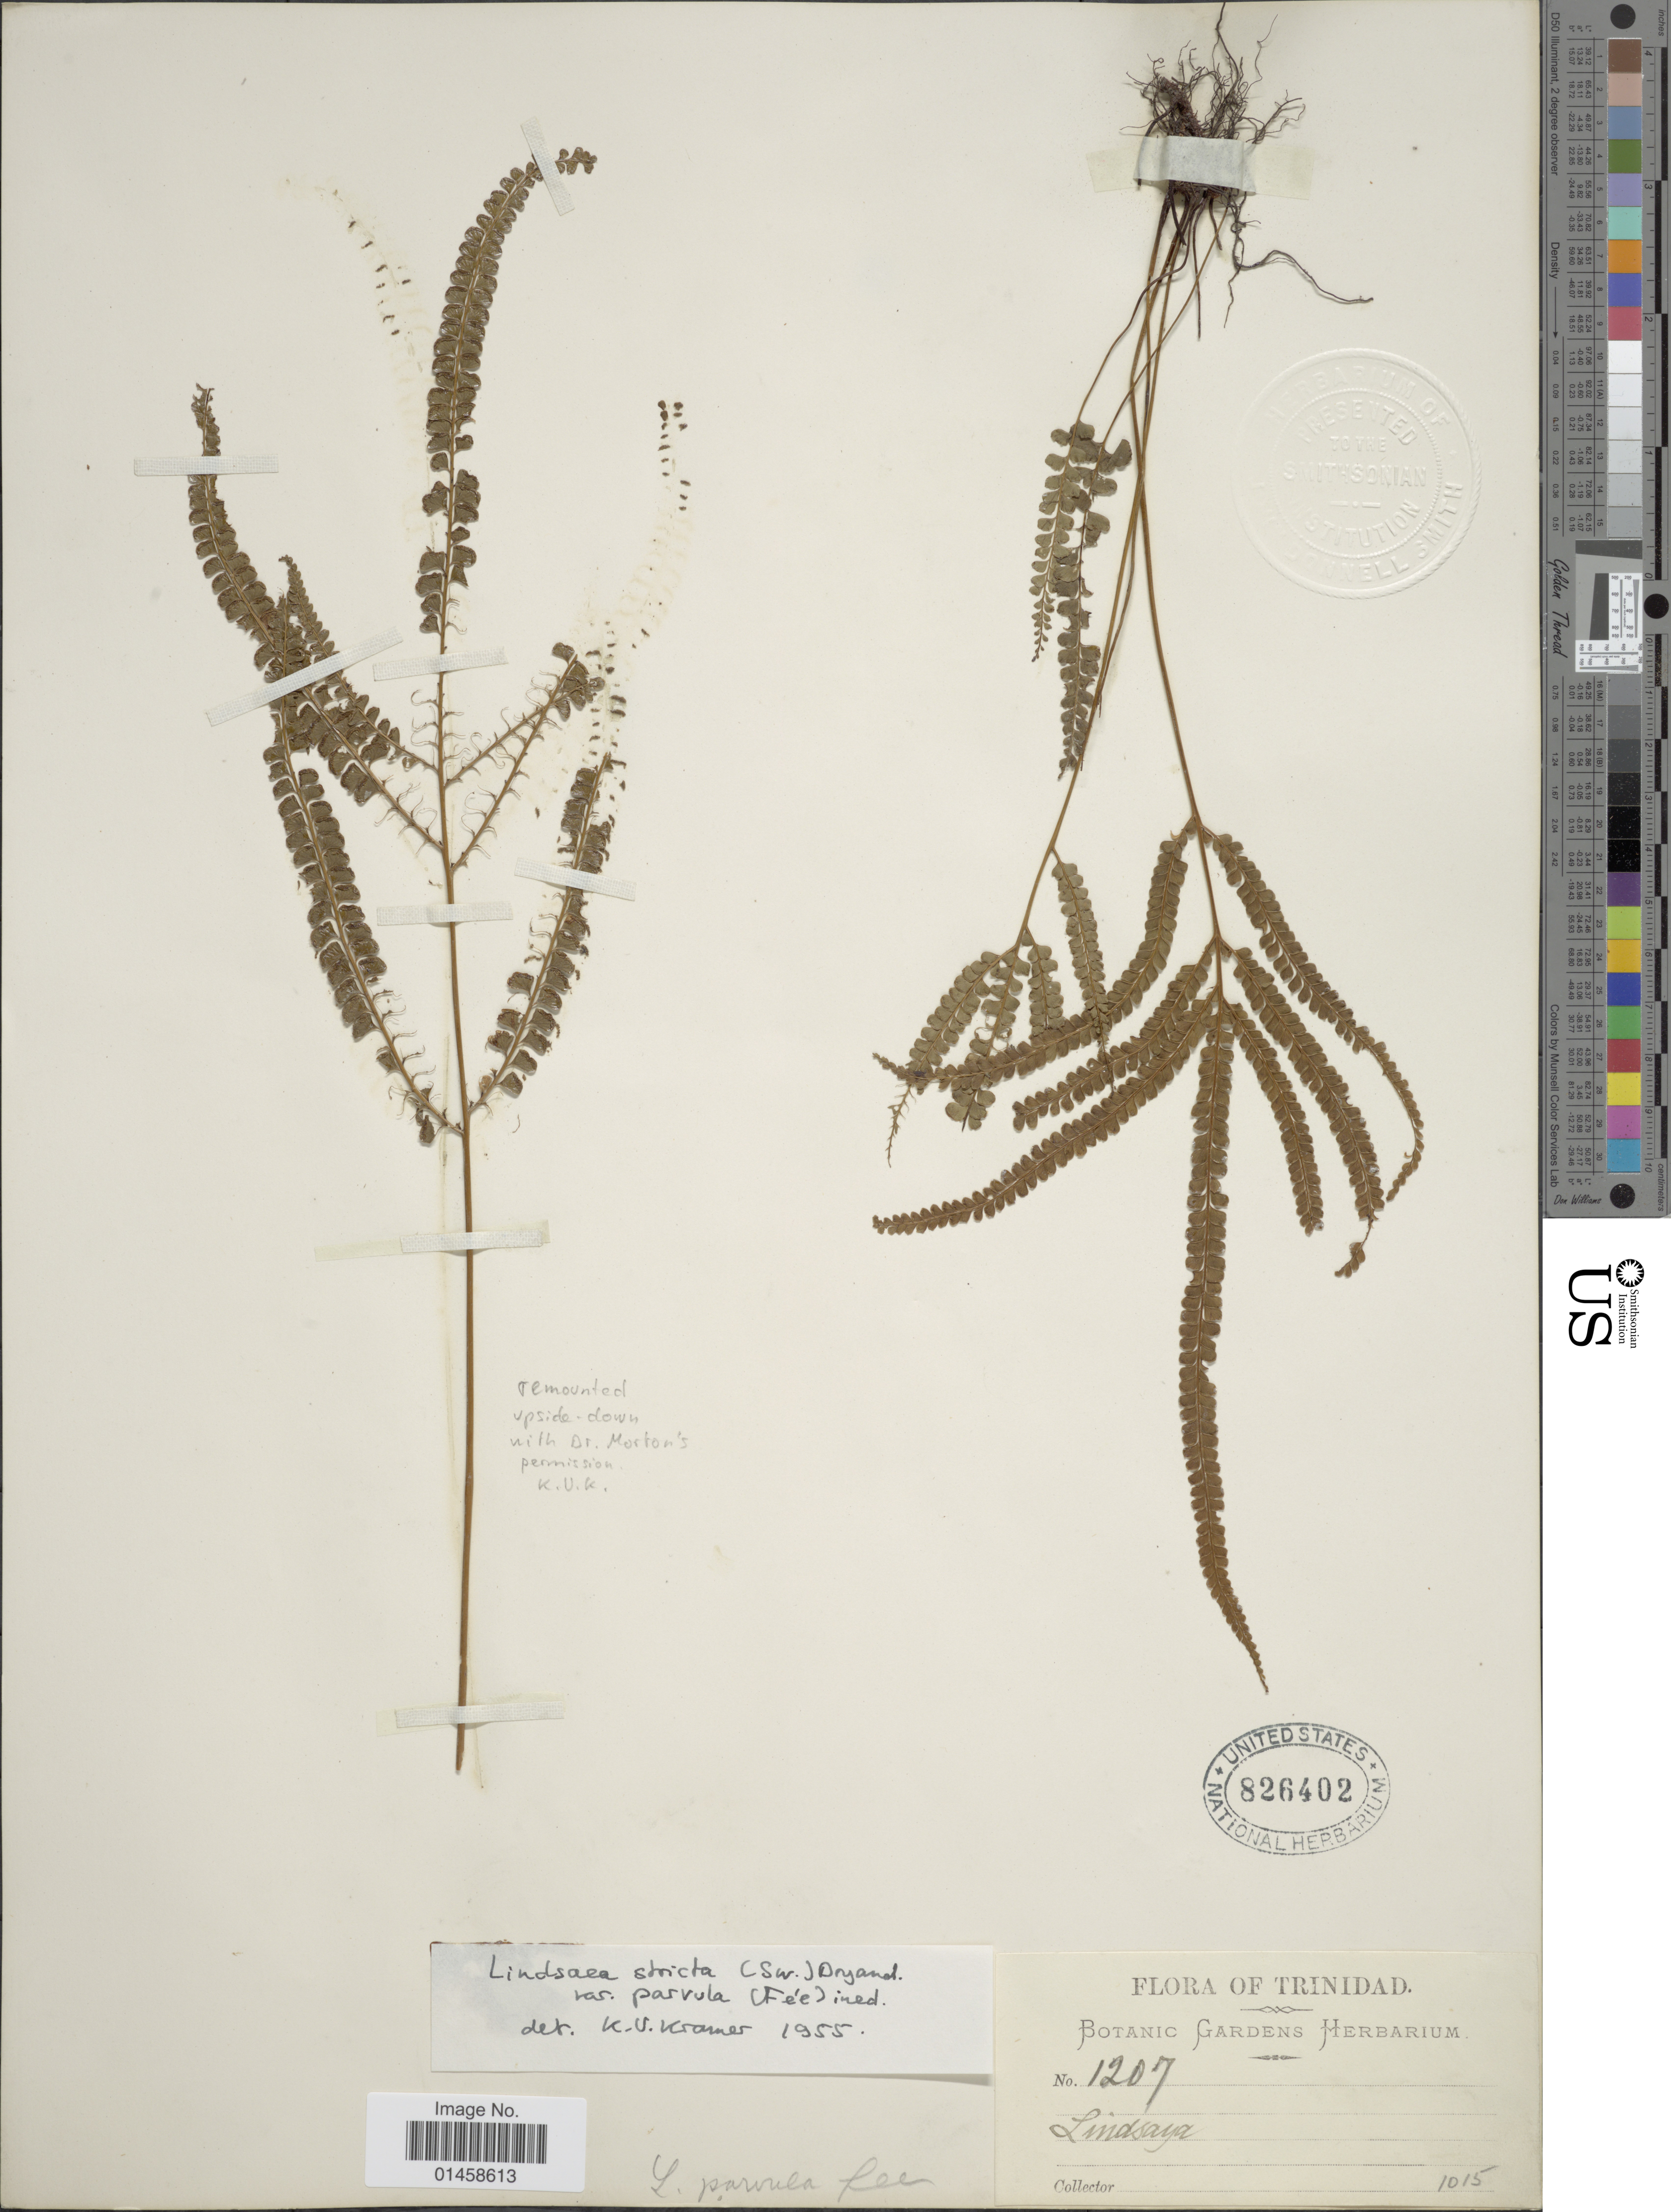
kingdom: Plantae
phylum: Tracheophyta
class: Polypodiopsida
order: Polypodiales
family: Lindsaeaceae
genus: Lindsaea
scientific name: Lindsaea stricta var. parvula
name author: (Fée) K.U. Kramer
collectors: ex herb. Bot. Gard. Trinidad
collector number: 1207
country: Trinidad and Tobago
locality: Trinidad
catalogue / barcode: US 826402